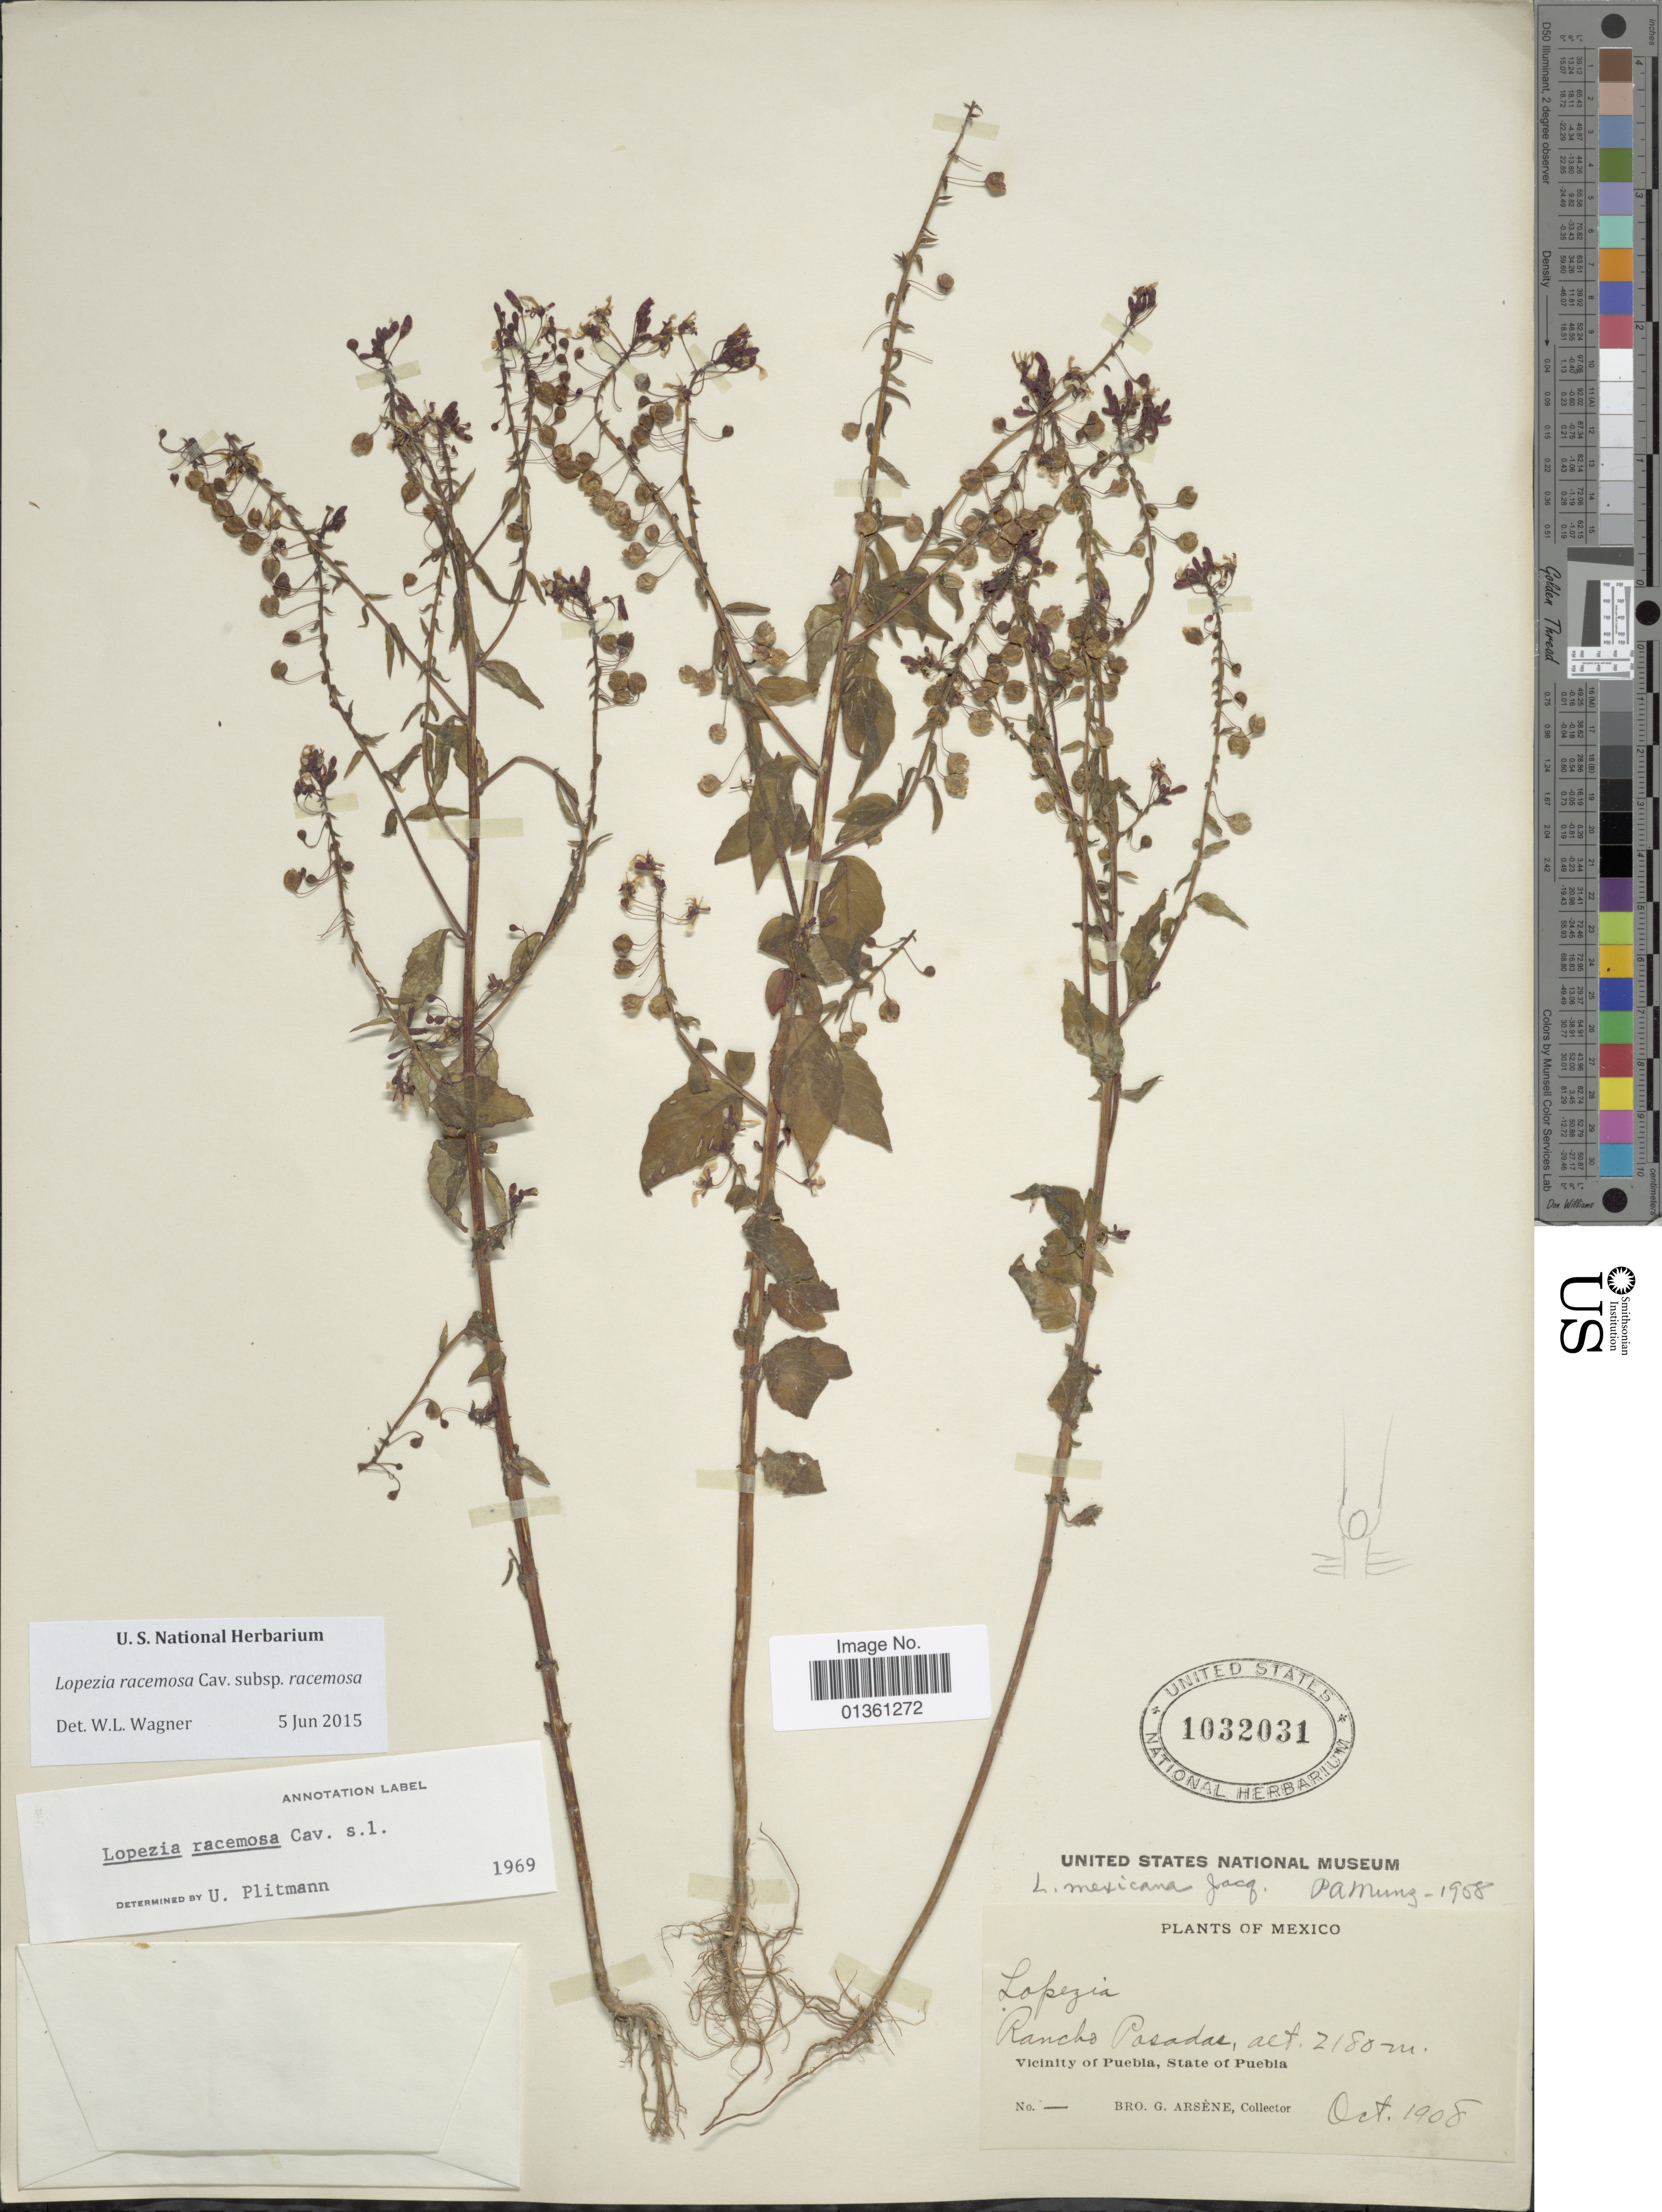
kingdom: Plantae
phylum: Tracheophyta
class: Magnoliopsida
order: Myrtales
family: Onagraceae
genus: Lopezia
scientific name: Lopezia racemosa subsp. racemosa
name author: Cav.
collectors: Bro. G. Arsène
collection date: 1908-10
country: Mexico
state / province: Puebla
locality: Vicinity of Puebla, Rancho Posadas.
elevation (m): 2180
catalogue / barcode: US 1032031